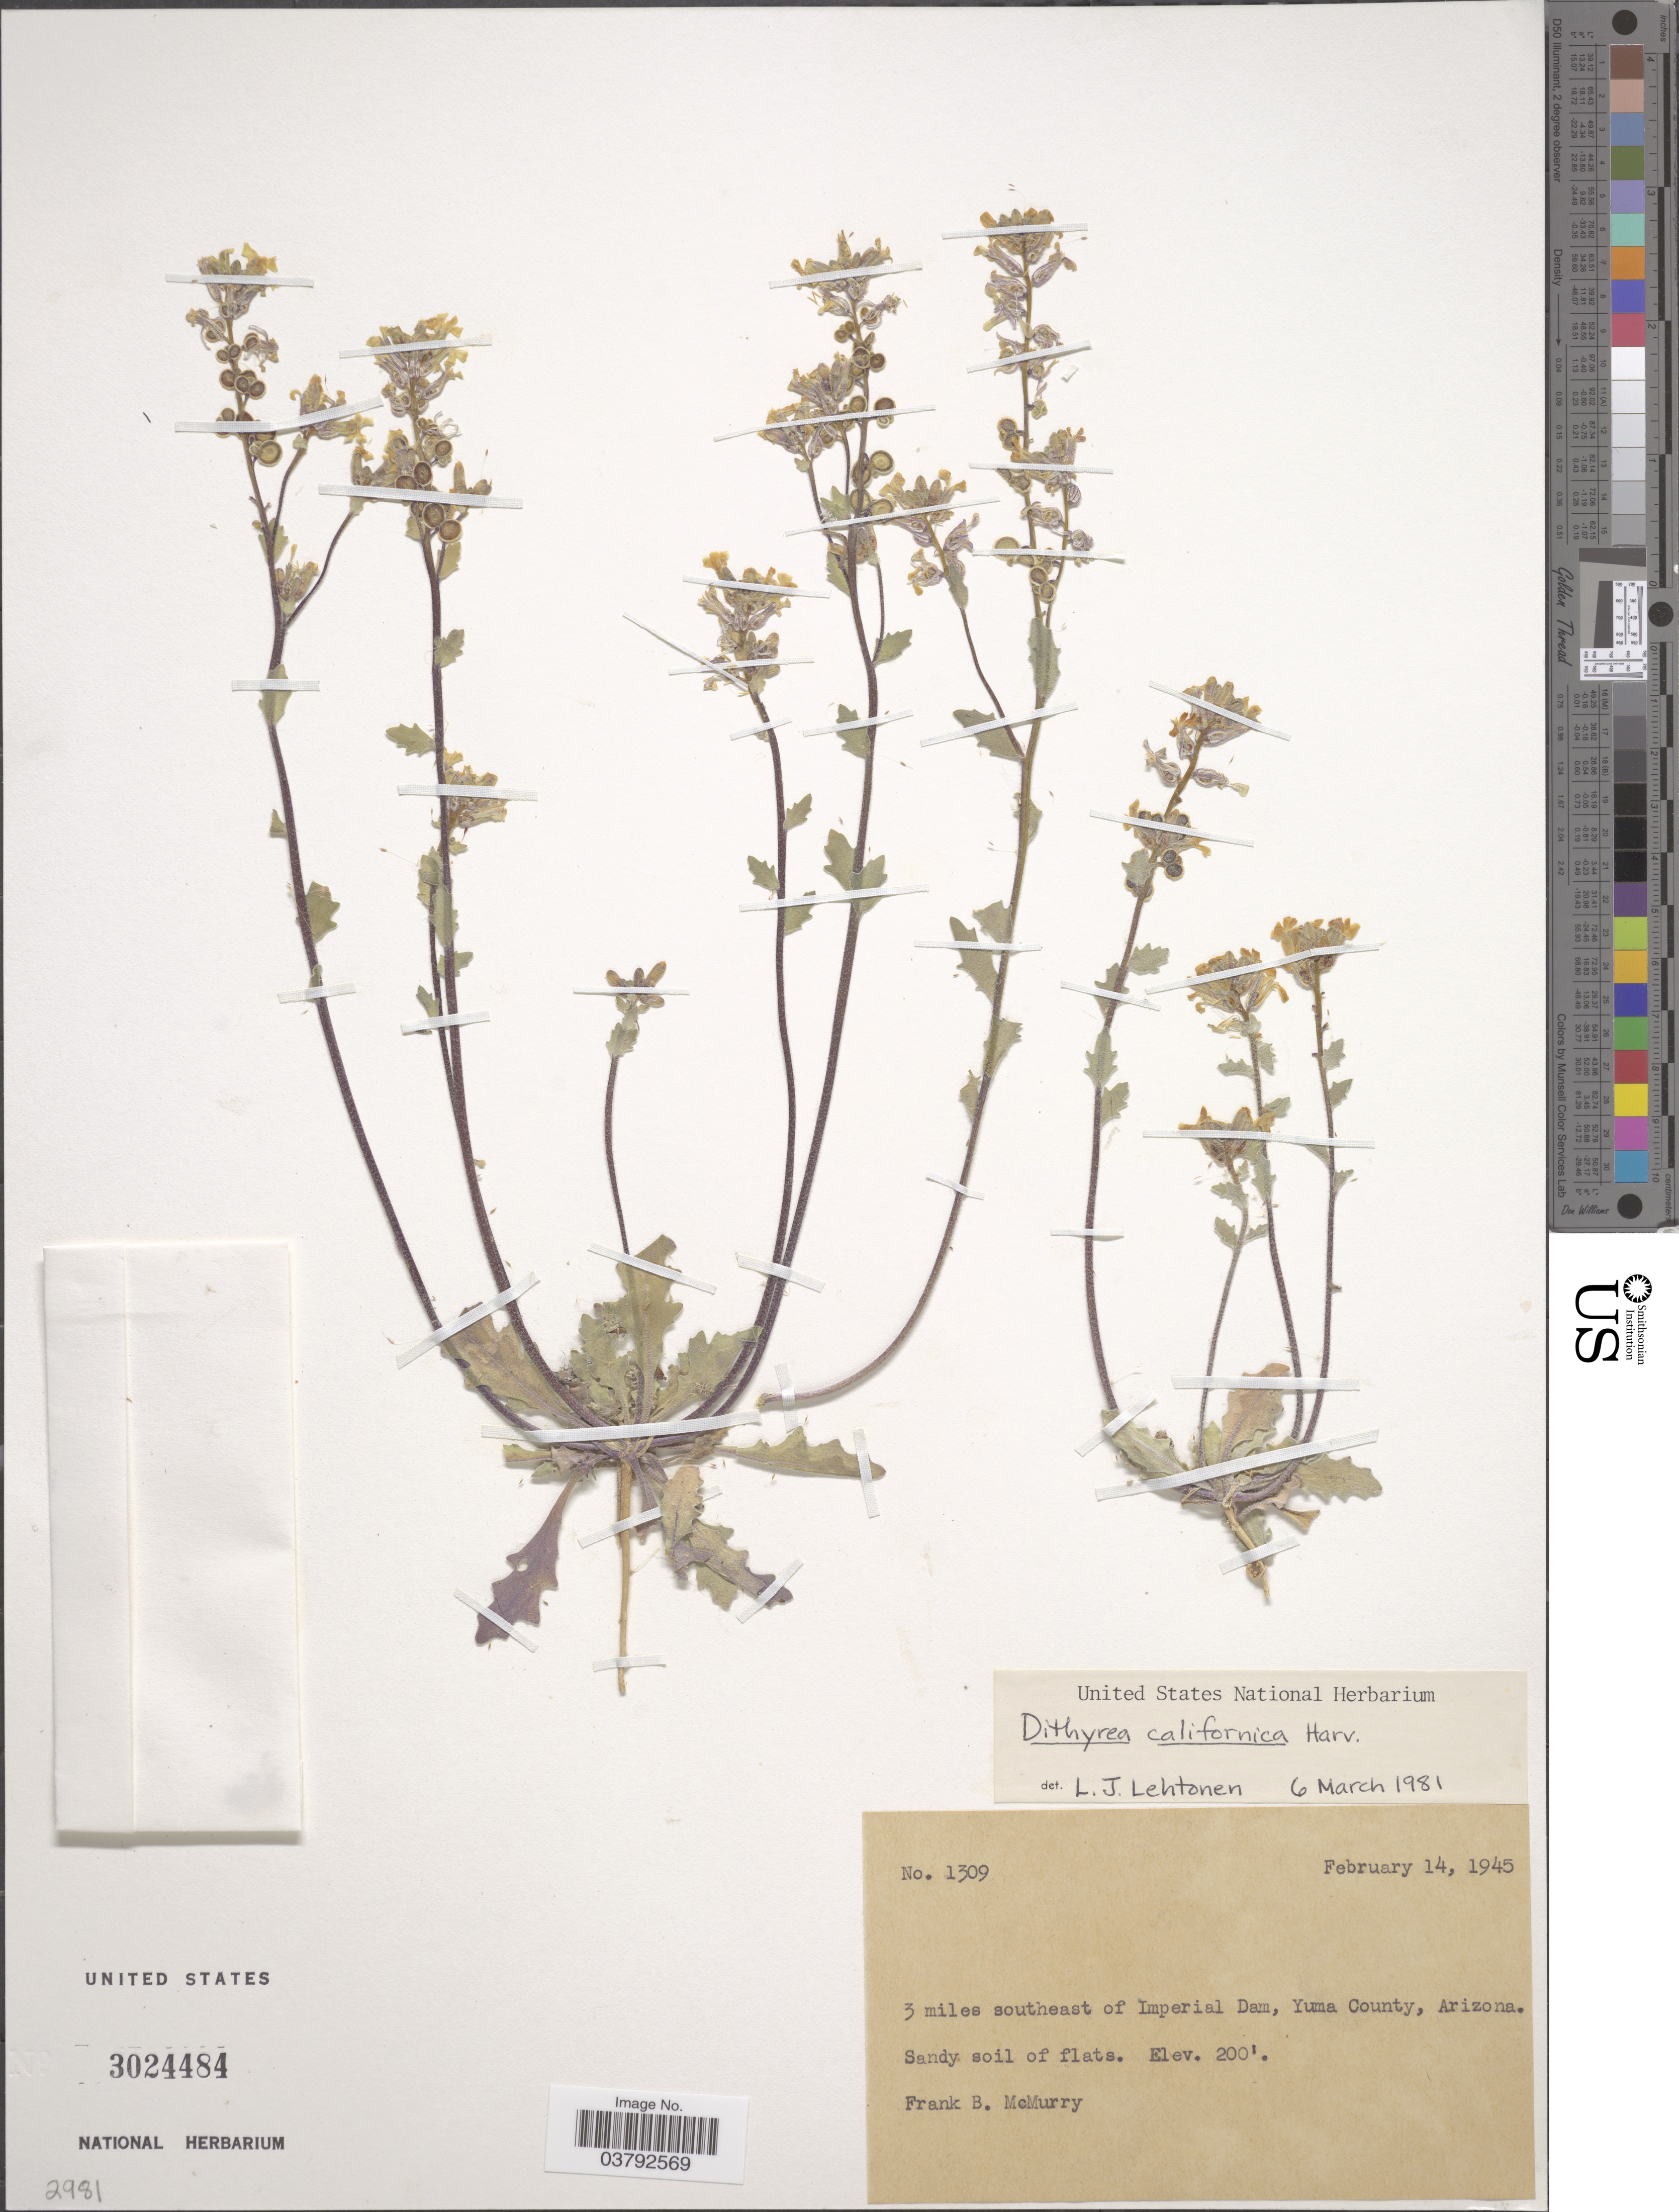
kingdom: Plantae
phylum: Tracheophyta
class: Magnoliopsida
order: Brassicales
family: Brassicaceae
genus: Dithyrea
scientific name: Dithyrea californica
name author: Harv.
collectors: F. B. McMurry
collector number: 1309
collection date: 1945-02-14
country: United States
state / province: Arizona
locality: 3 miles southeast of Imperial Dam, Yuma County.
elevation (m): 61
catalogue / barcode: US 3024484